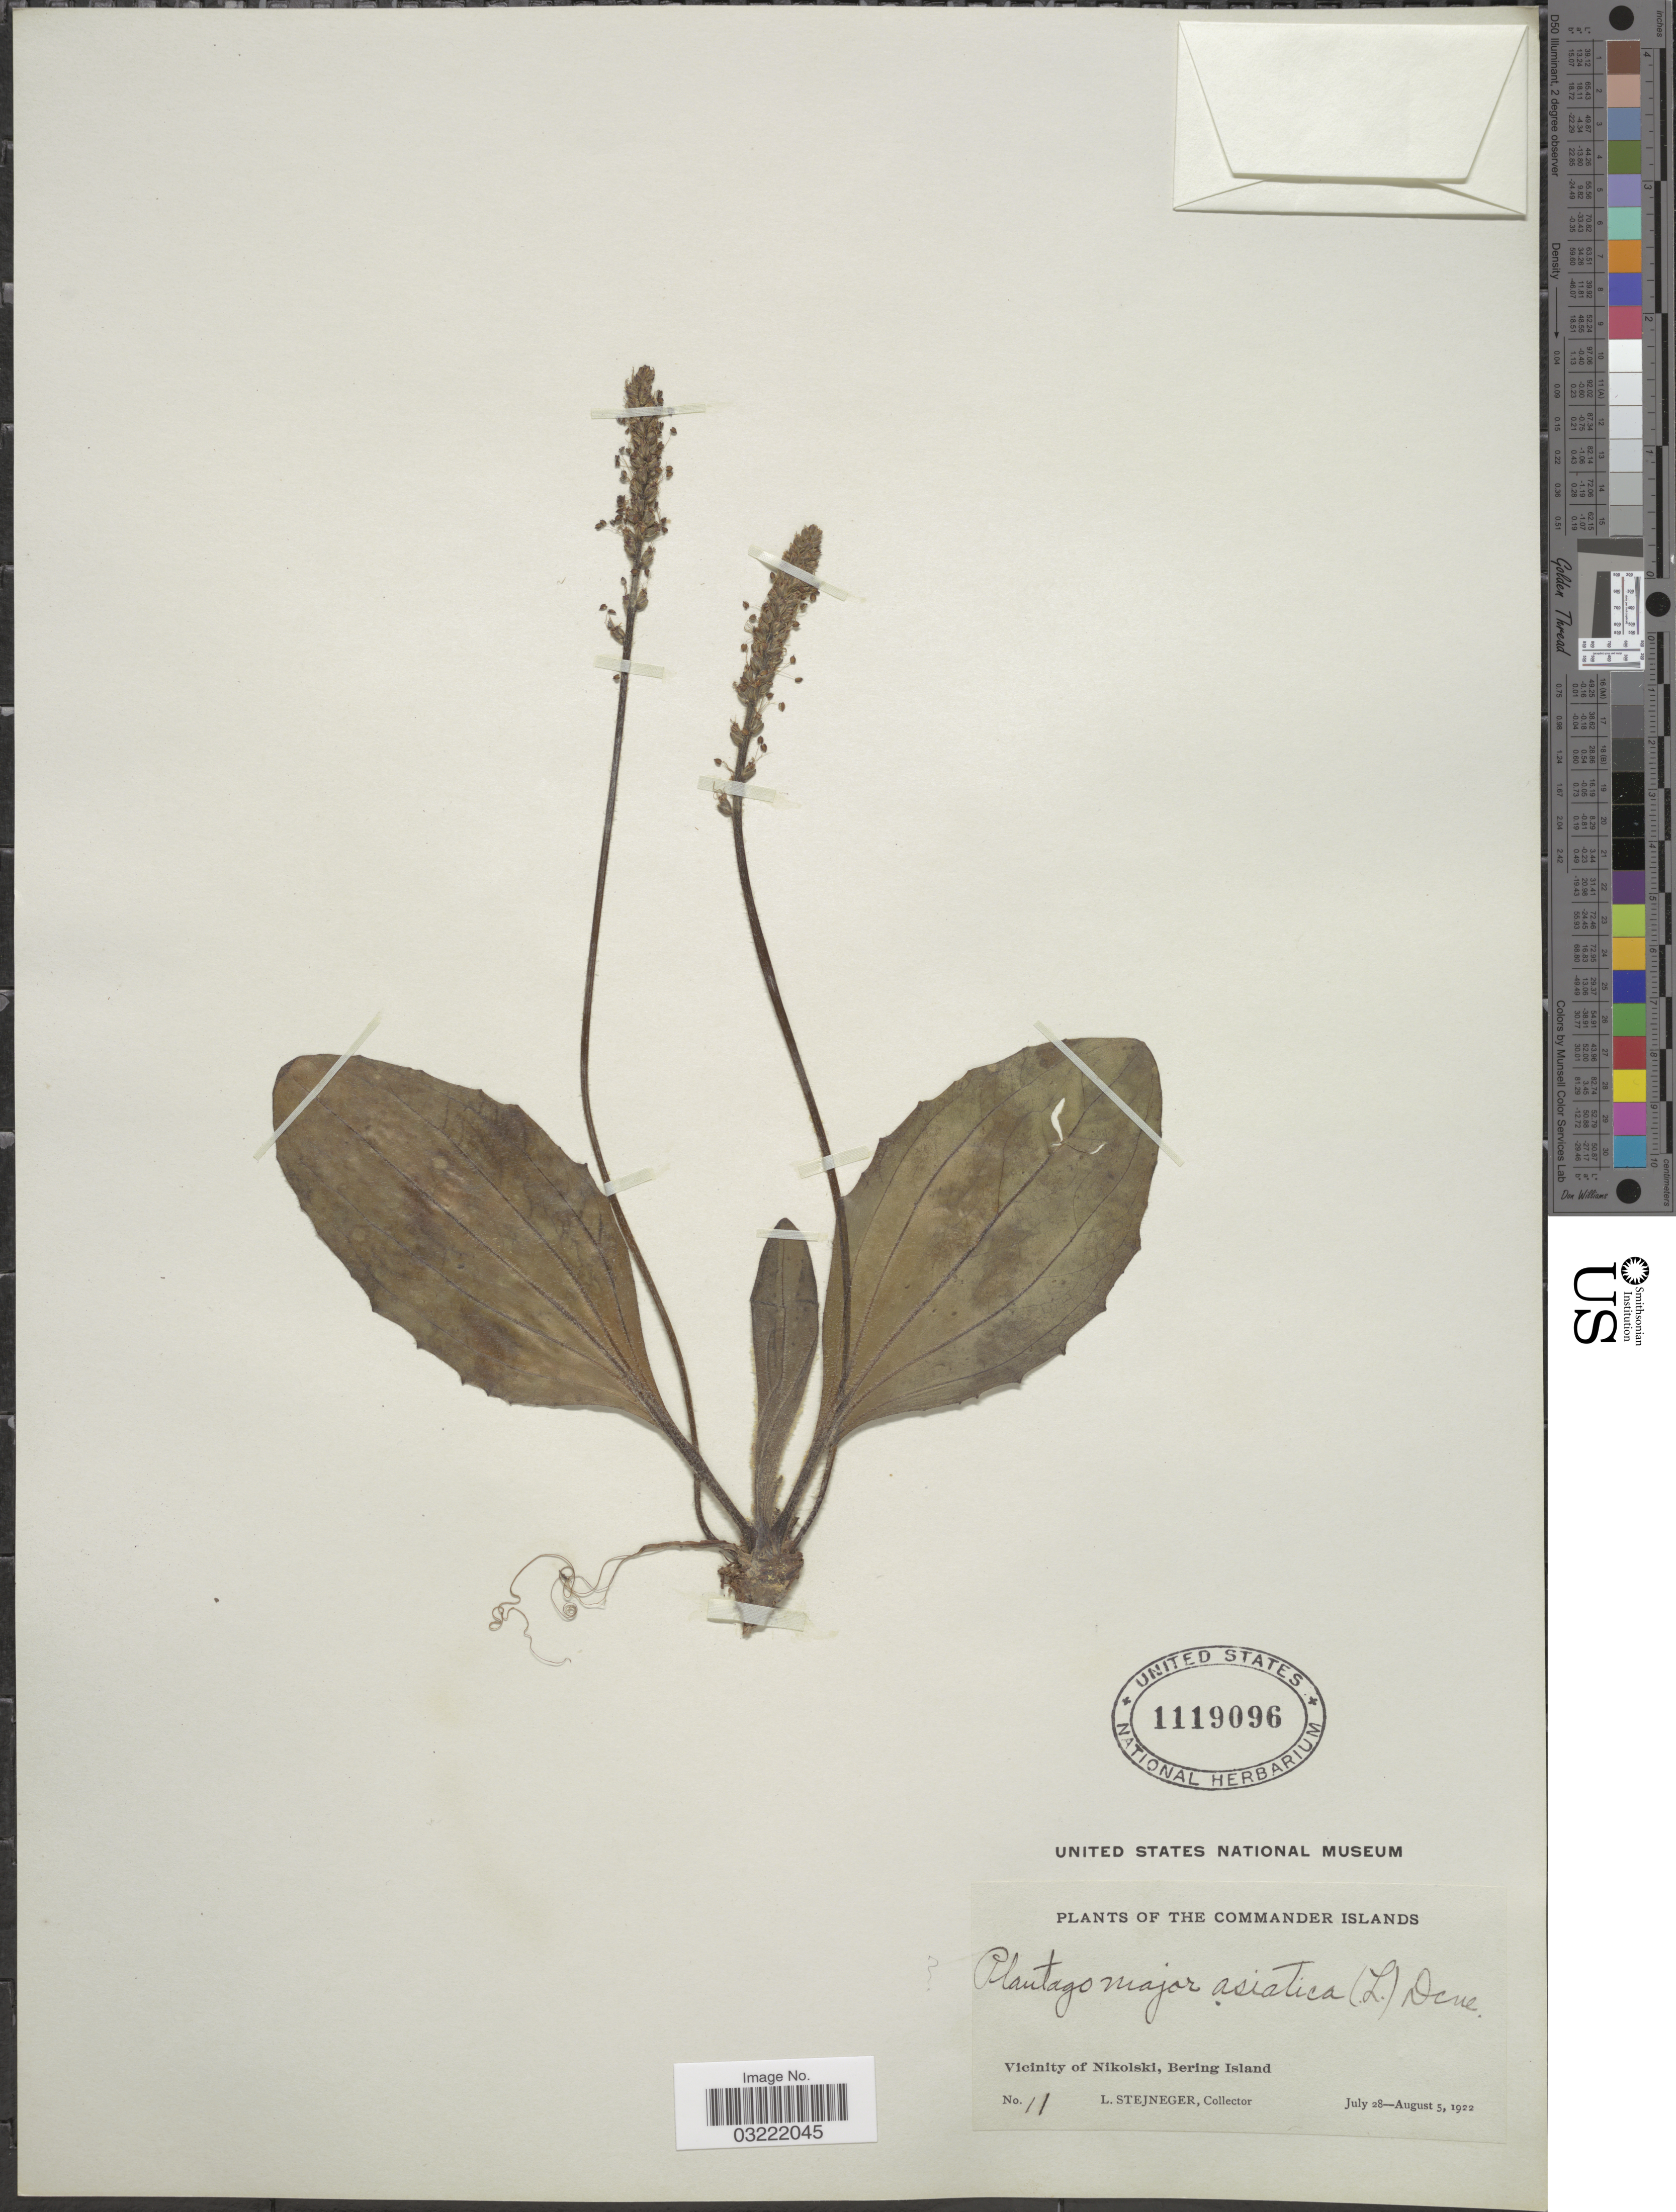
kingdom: Plantae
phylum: Tracheophyta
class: Magnoliopsida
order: Lamiales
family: Plantaginaceae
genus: Plantago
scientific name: Plantago camtschatica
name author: Link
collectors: L. Stejneger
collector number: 11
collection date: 1922-07-28/1922-08-05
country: Russian Federation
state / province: Kamchatka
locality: The Commander Islands. Vicinity of Nikolski, Bering Island.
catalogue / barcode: US 1119096